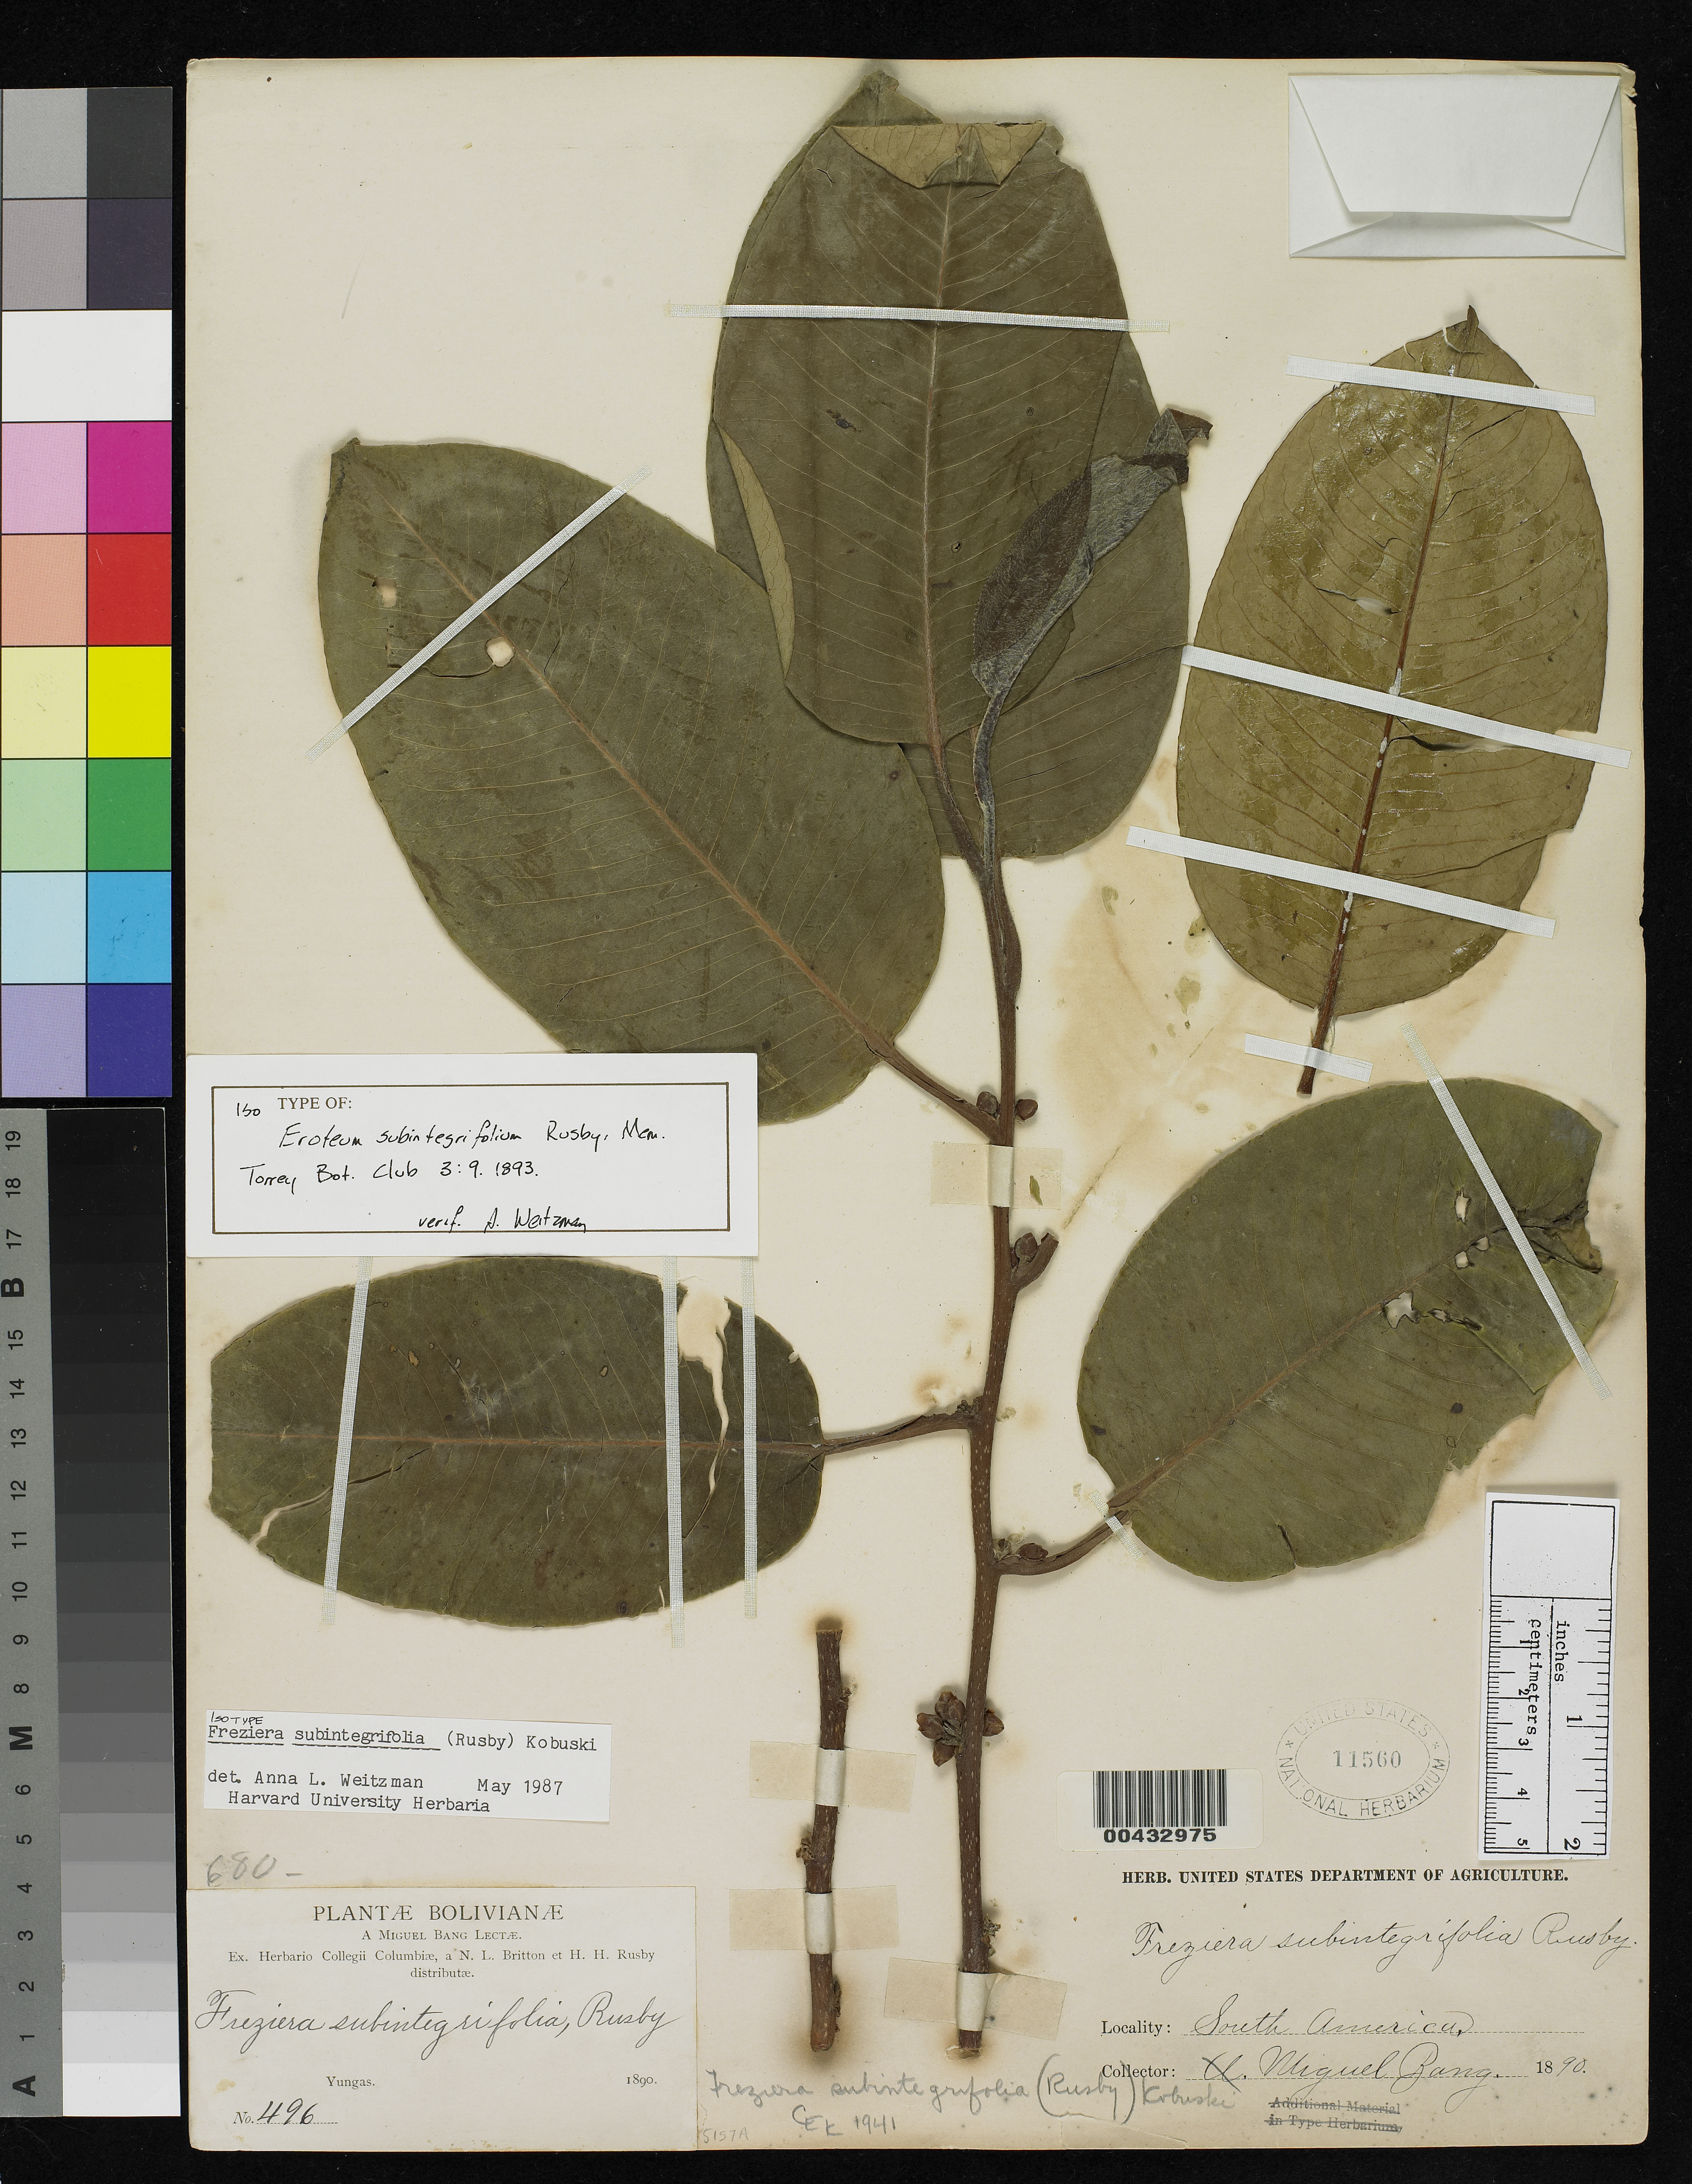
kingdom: Plantae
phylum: Tracheophyta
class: Magnoliopsida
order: Ericales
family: Pentaphylacaceae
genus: Eroteum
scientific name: Eroteum subintegrifolium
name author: Rusby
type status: Isotype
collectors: M. Bang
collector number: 496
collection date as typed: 1890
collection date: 1890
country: Bolivia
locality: Yungas.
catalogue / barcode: US 11560